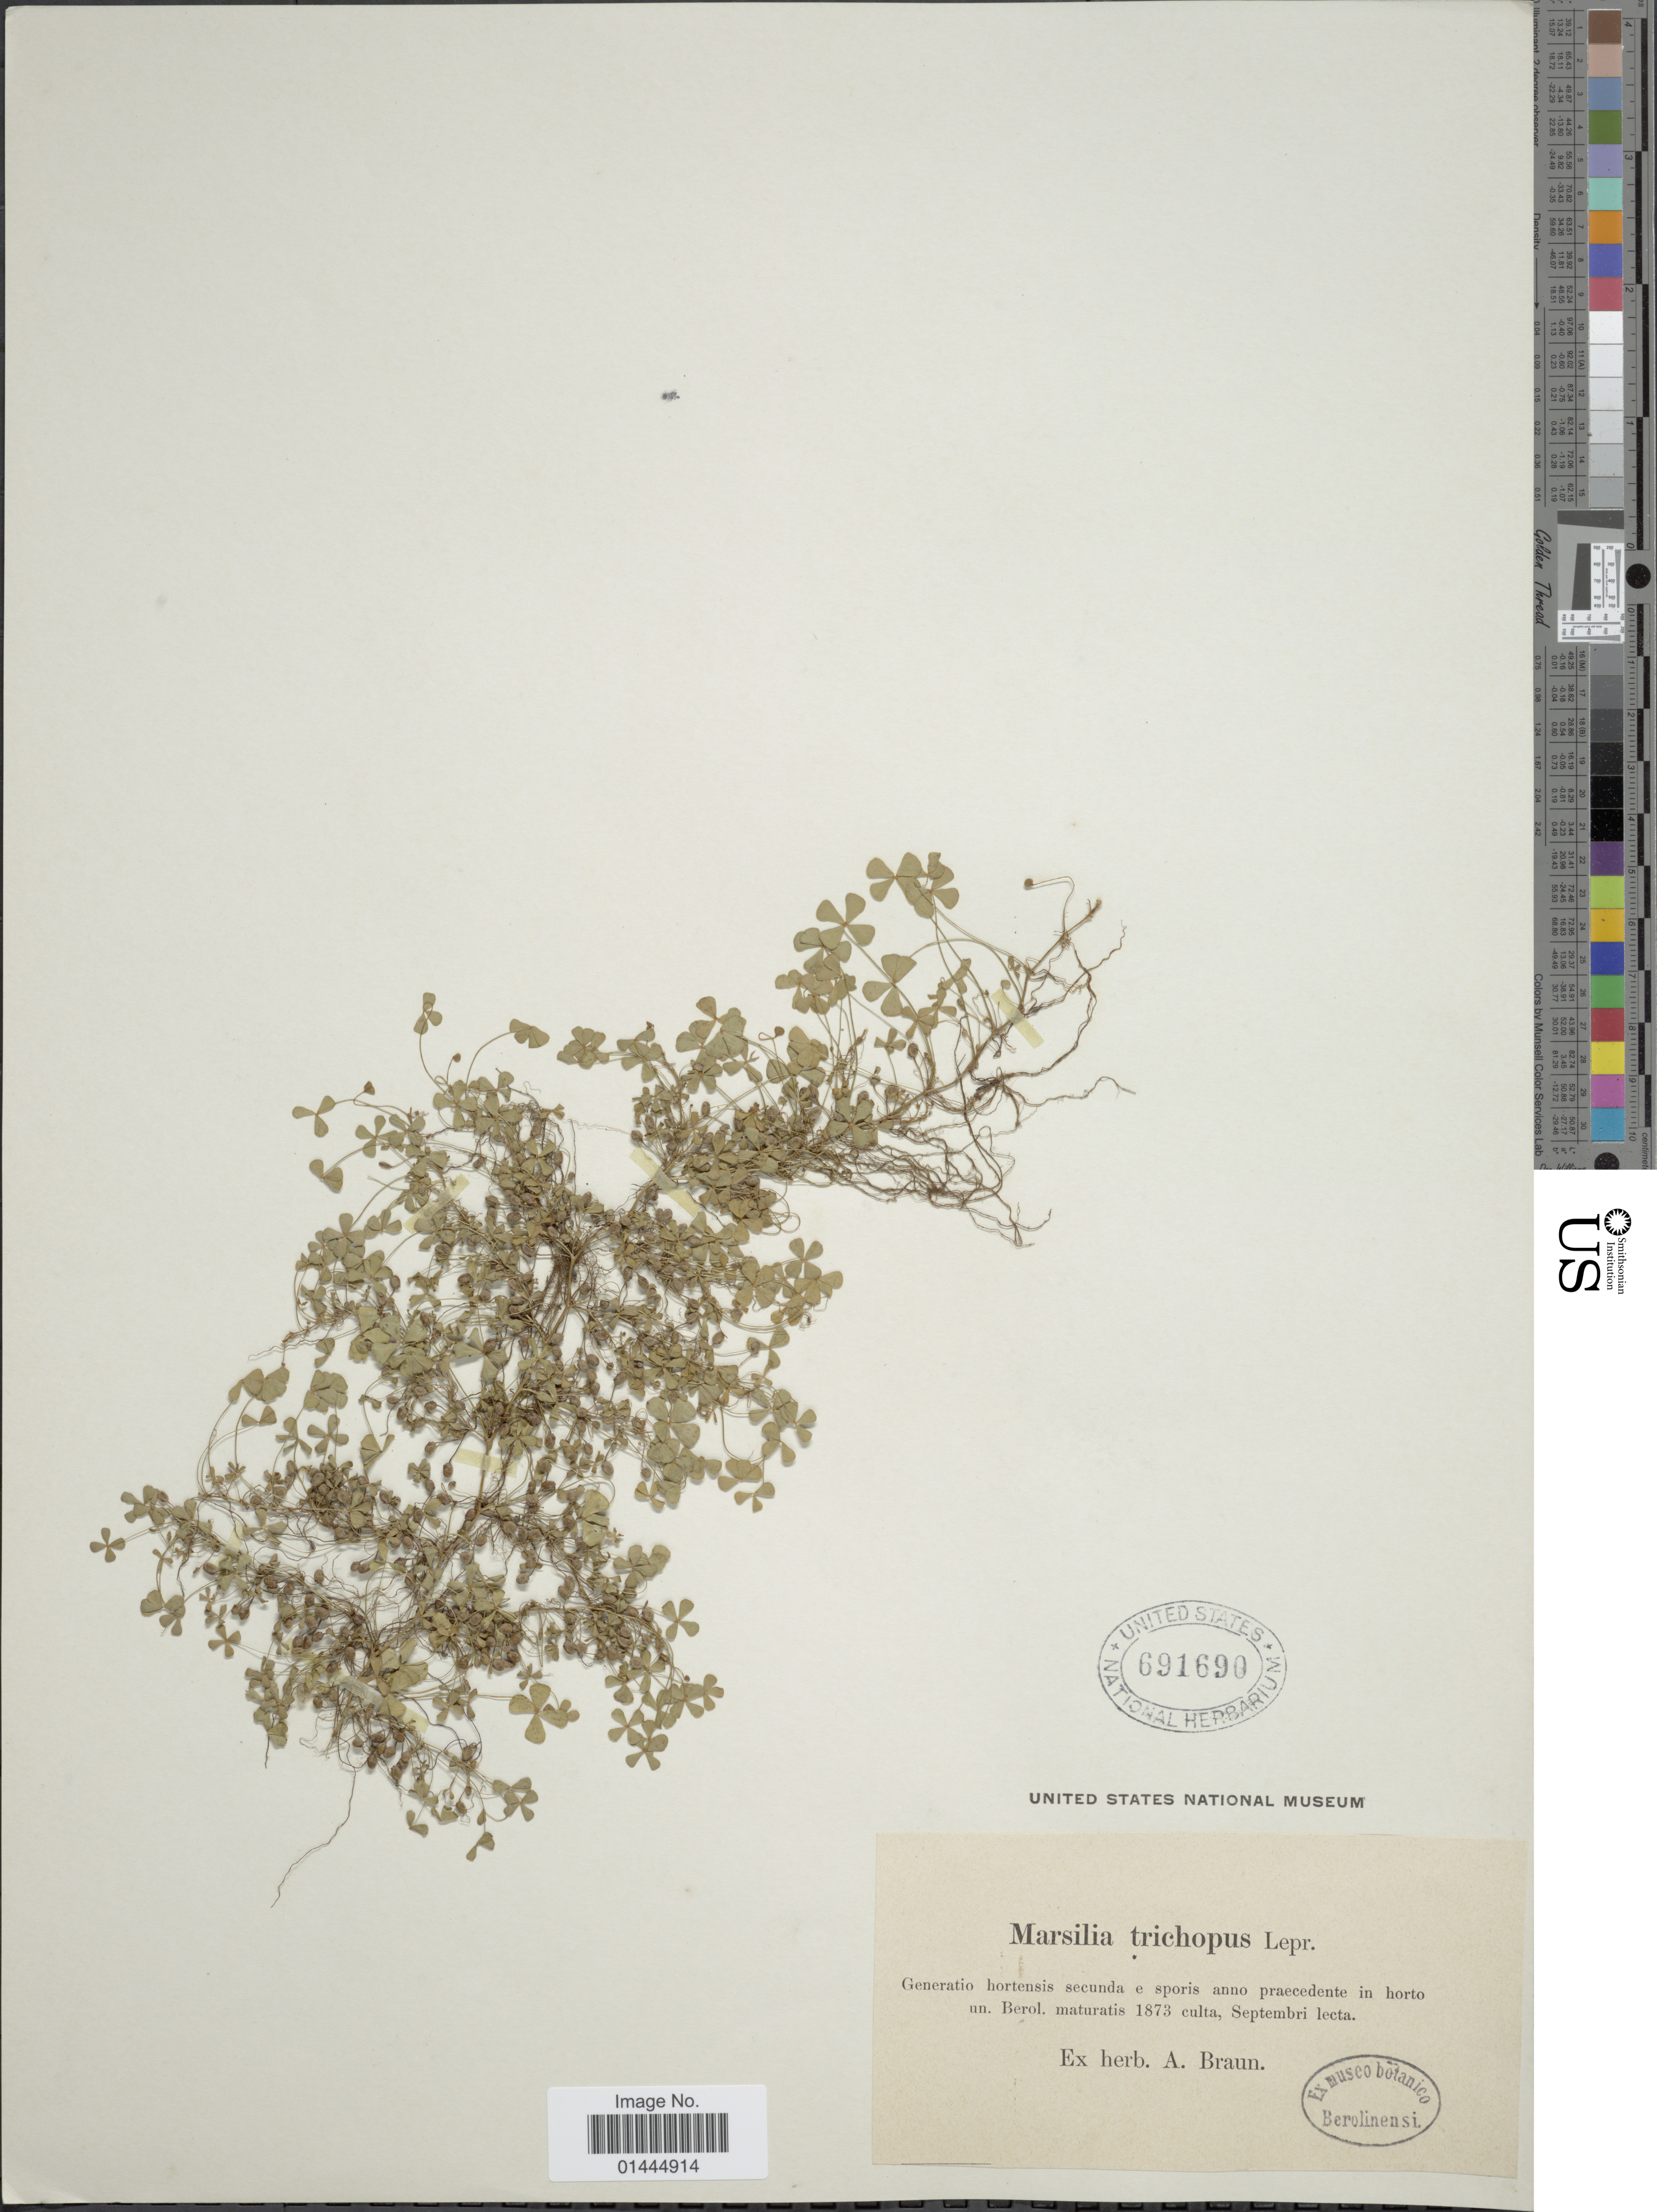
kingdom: Plantae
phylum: Tracheophyta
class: Polypodiopsida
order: Salviniales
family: Marsileaceae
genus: Marsilea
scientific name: Marsilea trichopoda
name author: Lepr. ex A. Braun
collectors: ex herb. A. Braun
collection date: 1873-09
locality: Generatio hortensis secunda e sporis anno praecedente in horto un. Berol. maturatis culta.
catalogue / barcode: US 691690